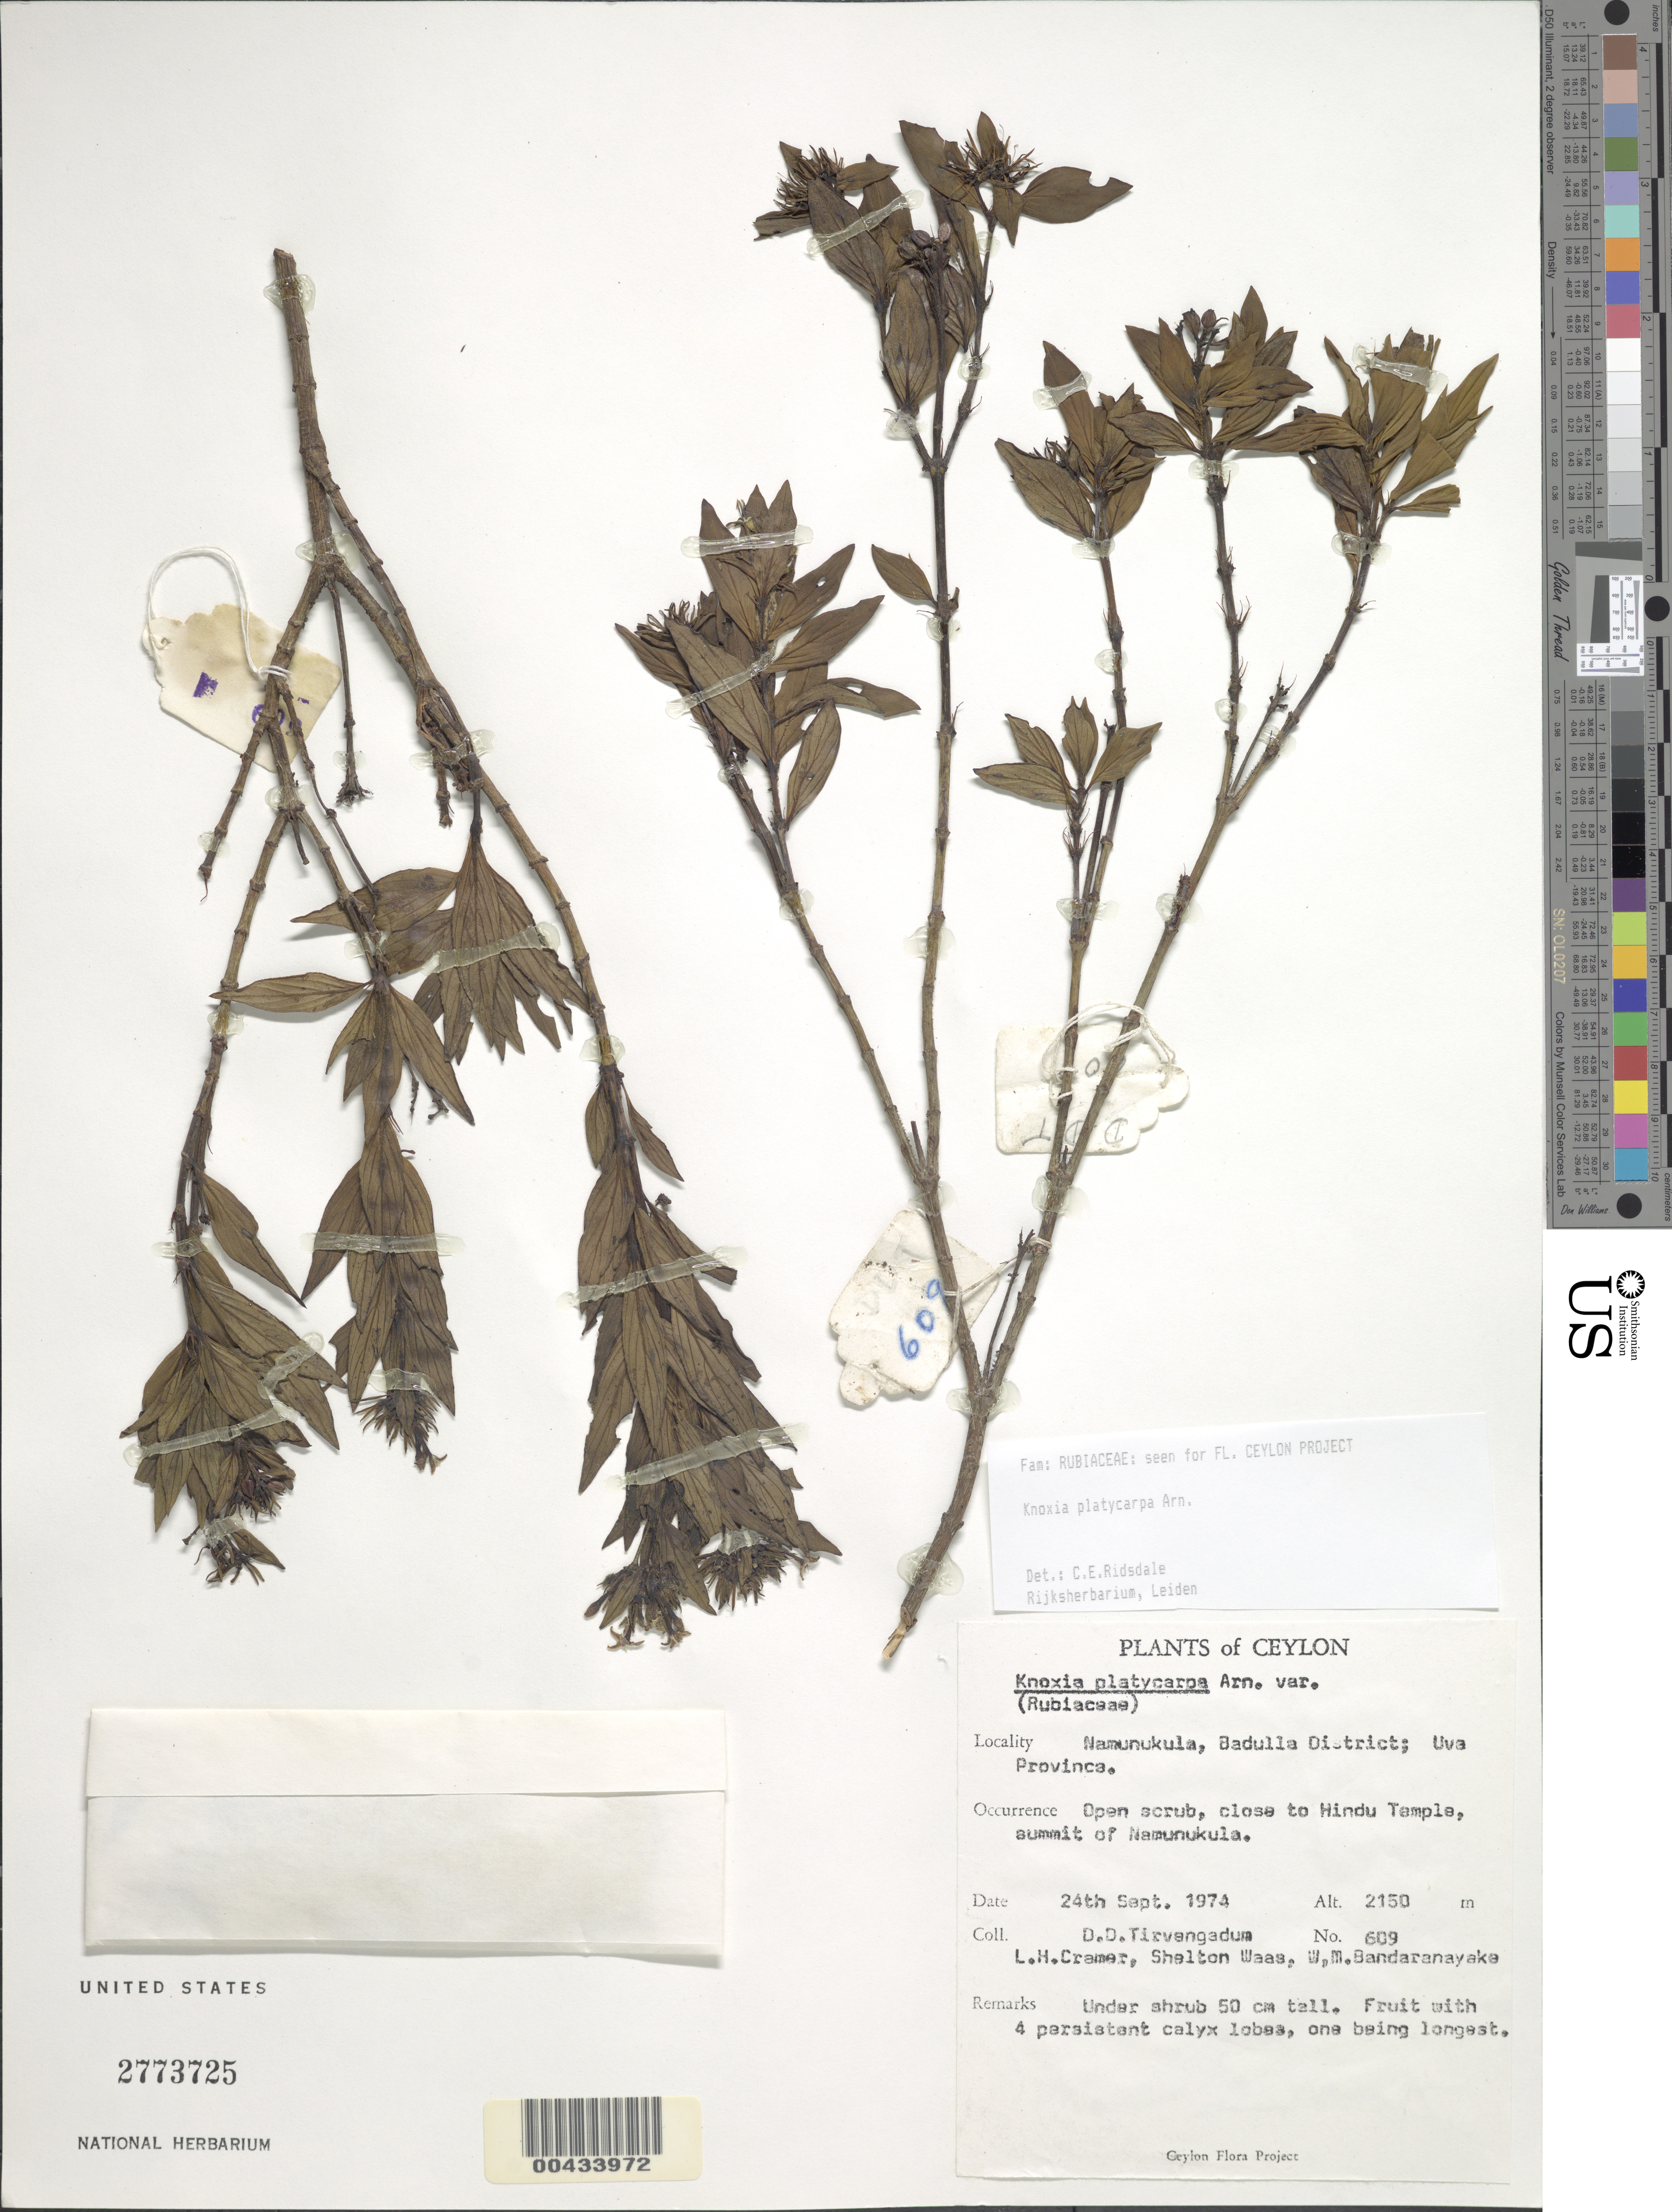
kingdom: Plantae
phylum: Tracheophyta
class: Magnoliopsida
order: Gentianales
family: Rubiaceae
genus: Knoxia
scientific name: Knoxia platycarpa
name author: Arn.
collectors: D. Tirvengadum, L. H. Cramer, S. Waas & W. Bandaranayake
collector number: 609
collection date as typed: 24 Sep 1974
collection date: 1974-09-24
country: Sri Lanka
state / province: Uva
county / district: Badulla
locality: Namunukula Kanda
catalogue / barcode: US 2773725